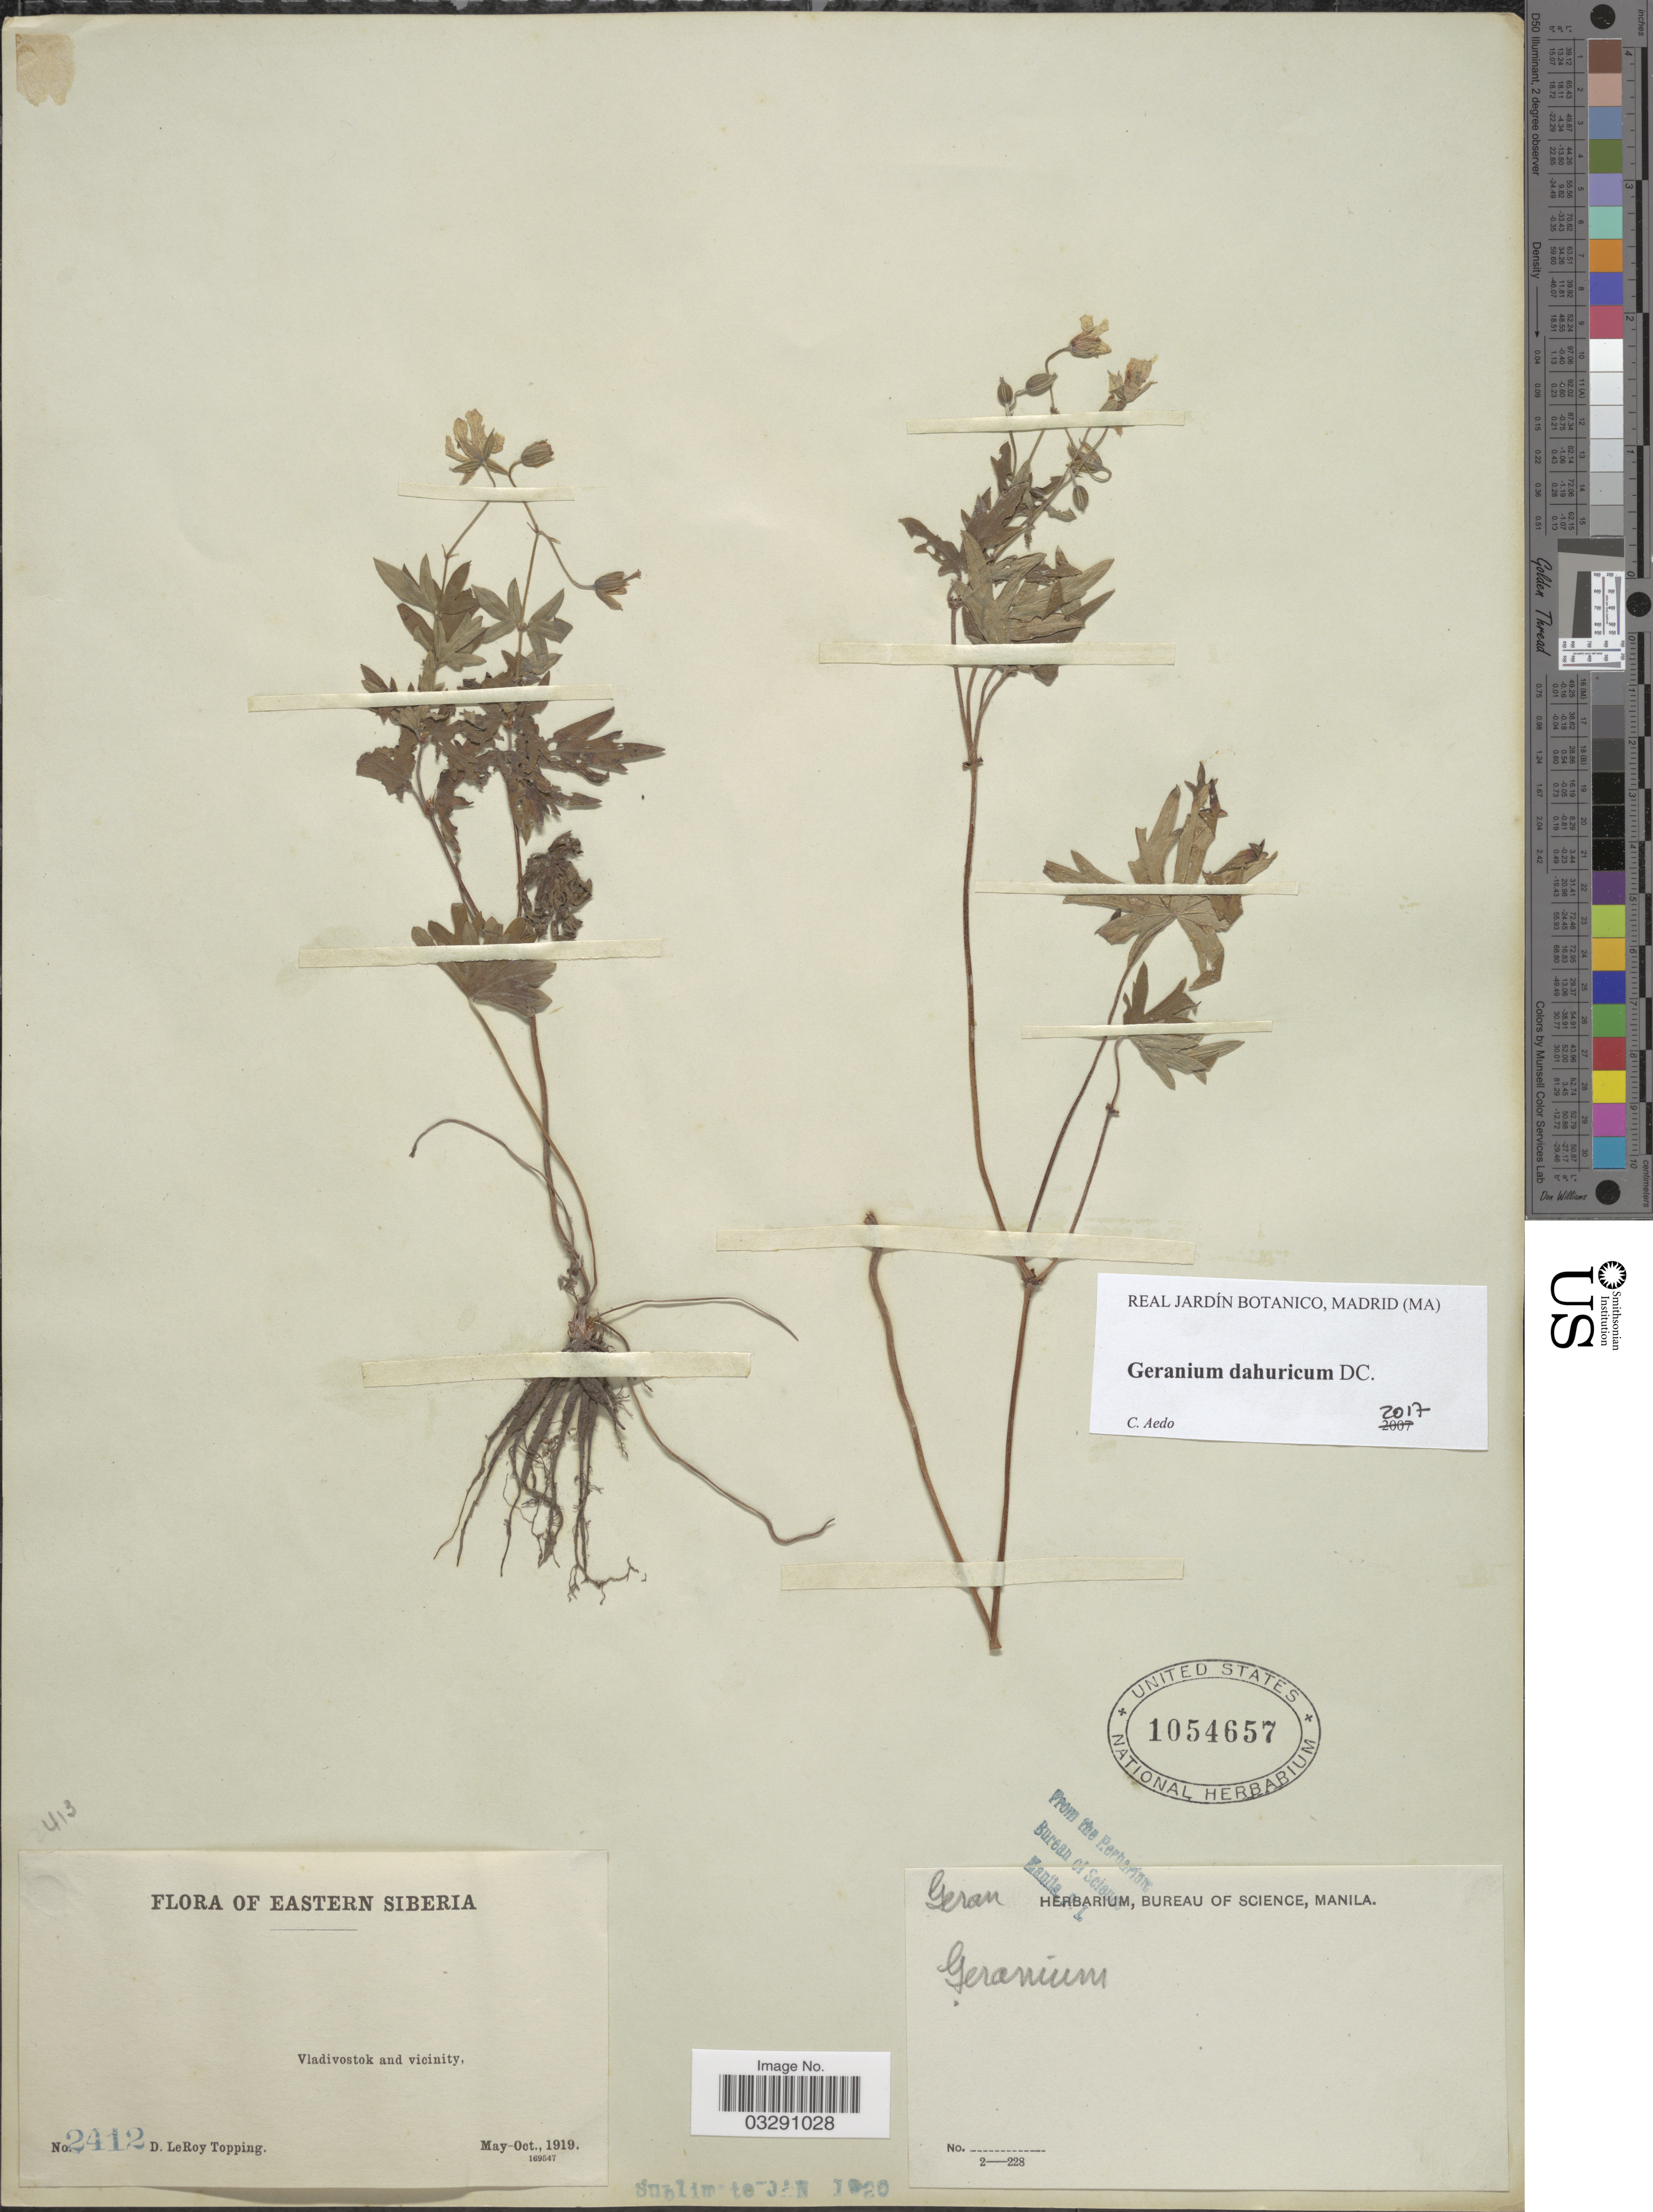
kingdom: Plantae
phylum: Tracheophyta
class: Magnoliopsida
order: Geraniales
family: Geraniaceae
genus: Geranium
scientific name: Geranium dahuricum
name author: DC.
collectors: D. L. Topping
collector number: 2412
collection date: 1919-05/1919-10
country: Russian Federation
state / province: Primorsky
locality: Eastern Siberia. Vladivostok and vicinity.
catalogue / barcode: US 1054657